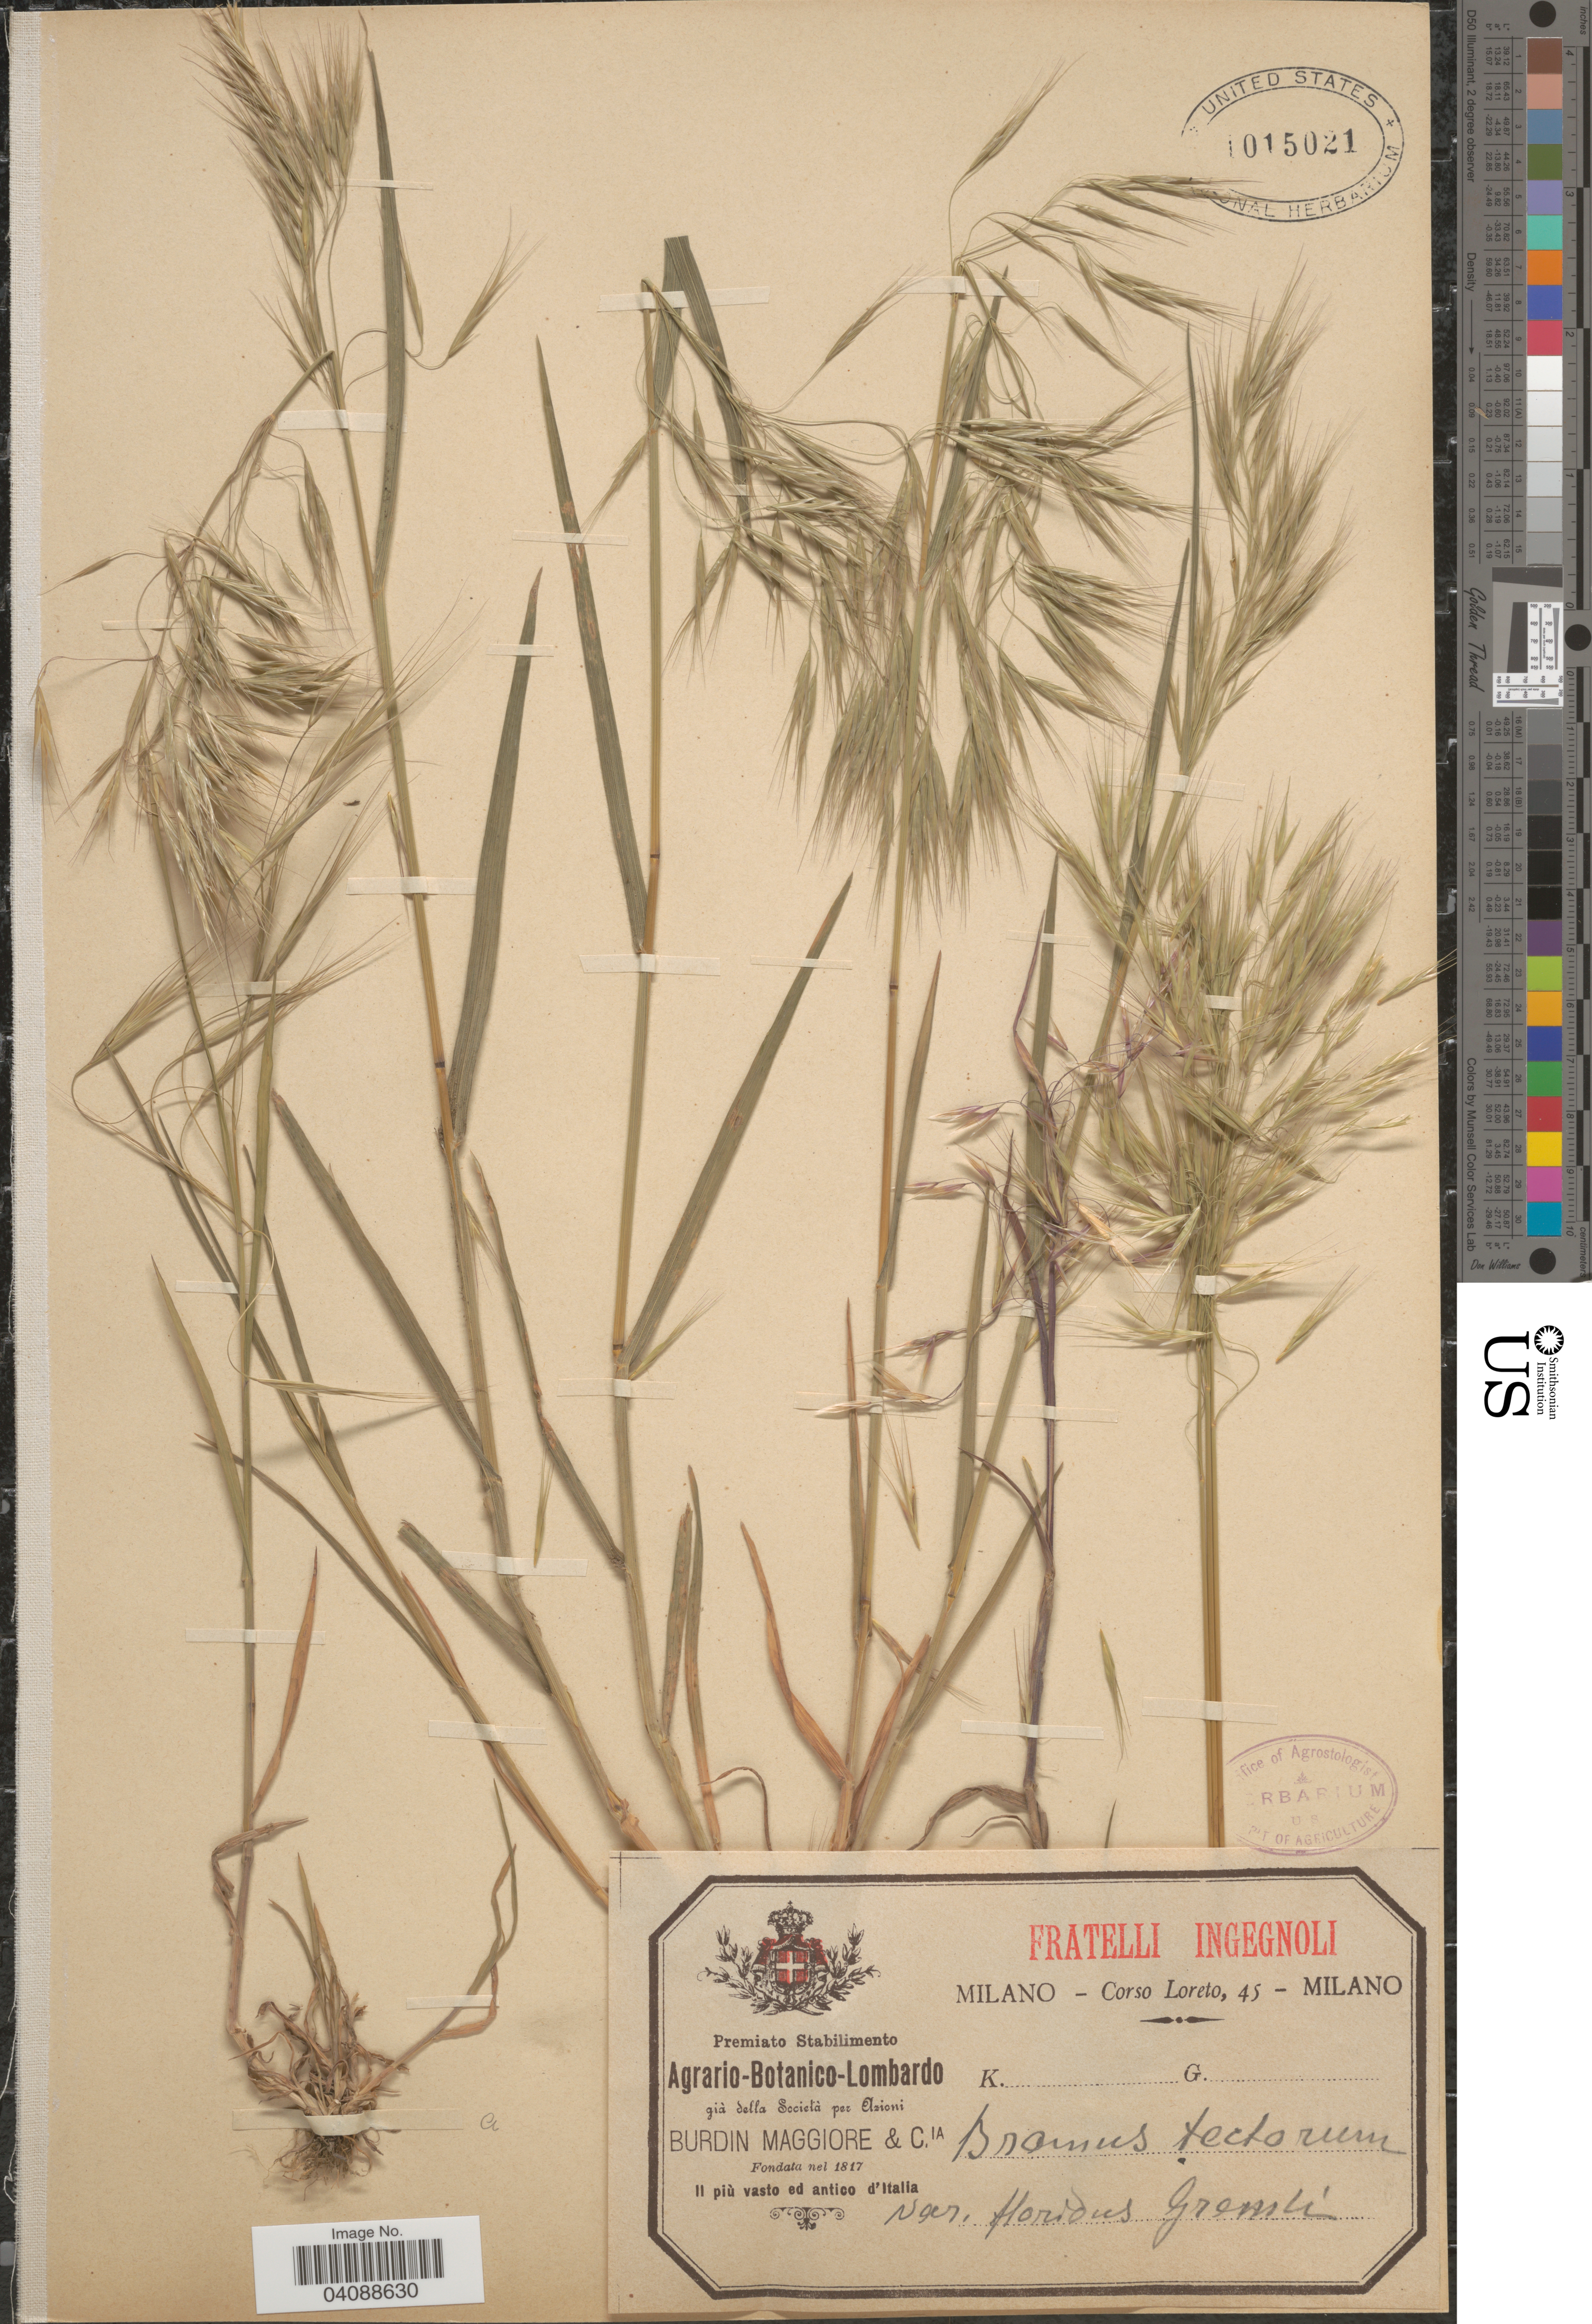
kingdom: Plantae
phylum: Tracheophyta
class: Liliopsida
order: Poales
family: Poaceae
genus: Bromus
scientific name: Bromus tectorum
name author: L.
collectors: Loreto, C.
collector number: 45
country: Italy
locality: Il più vasto ed antico d'Italia.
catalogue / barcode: US 1015021